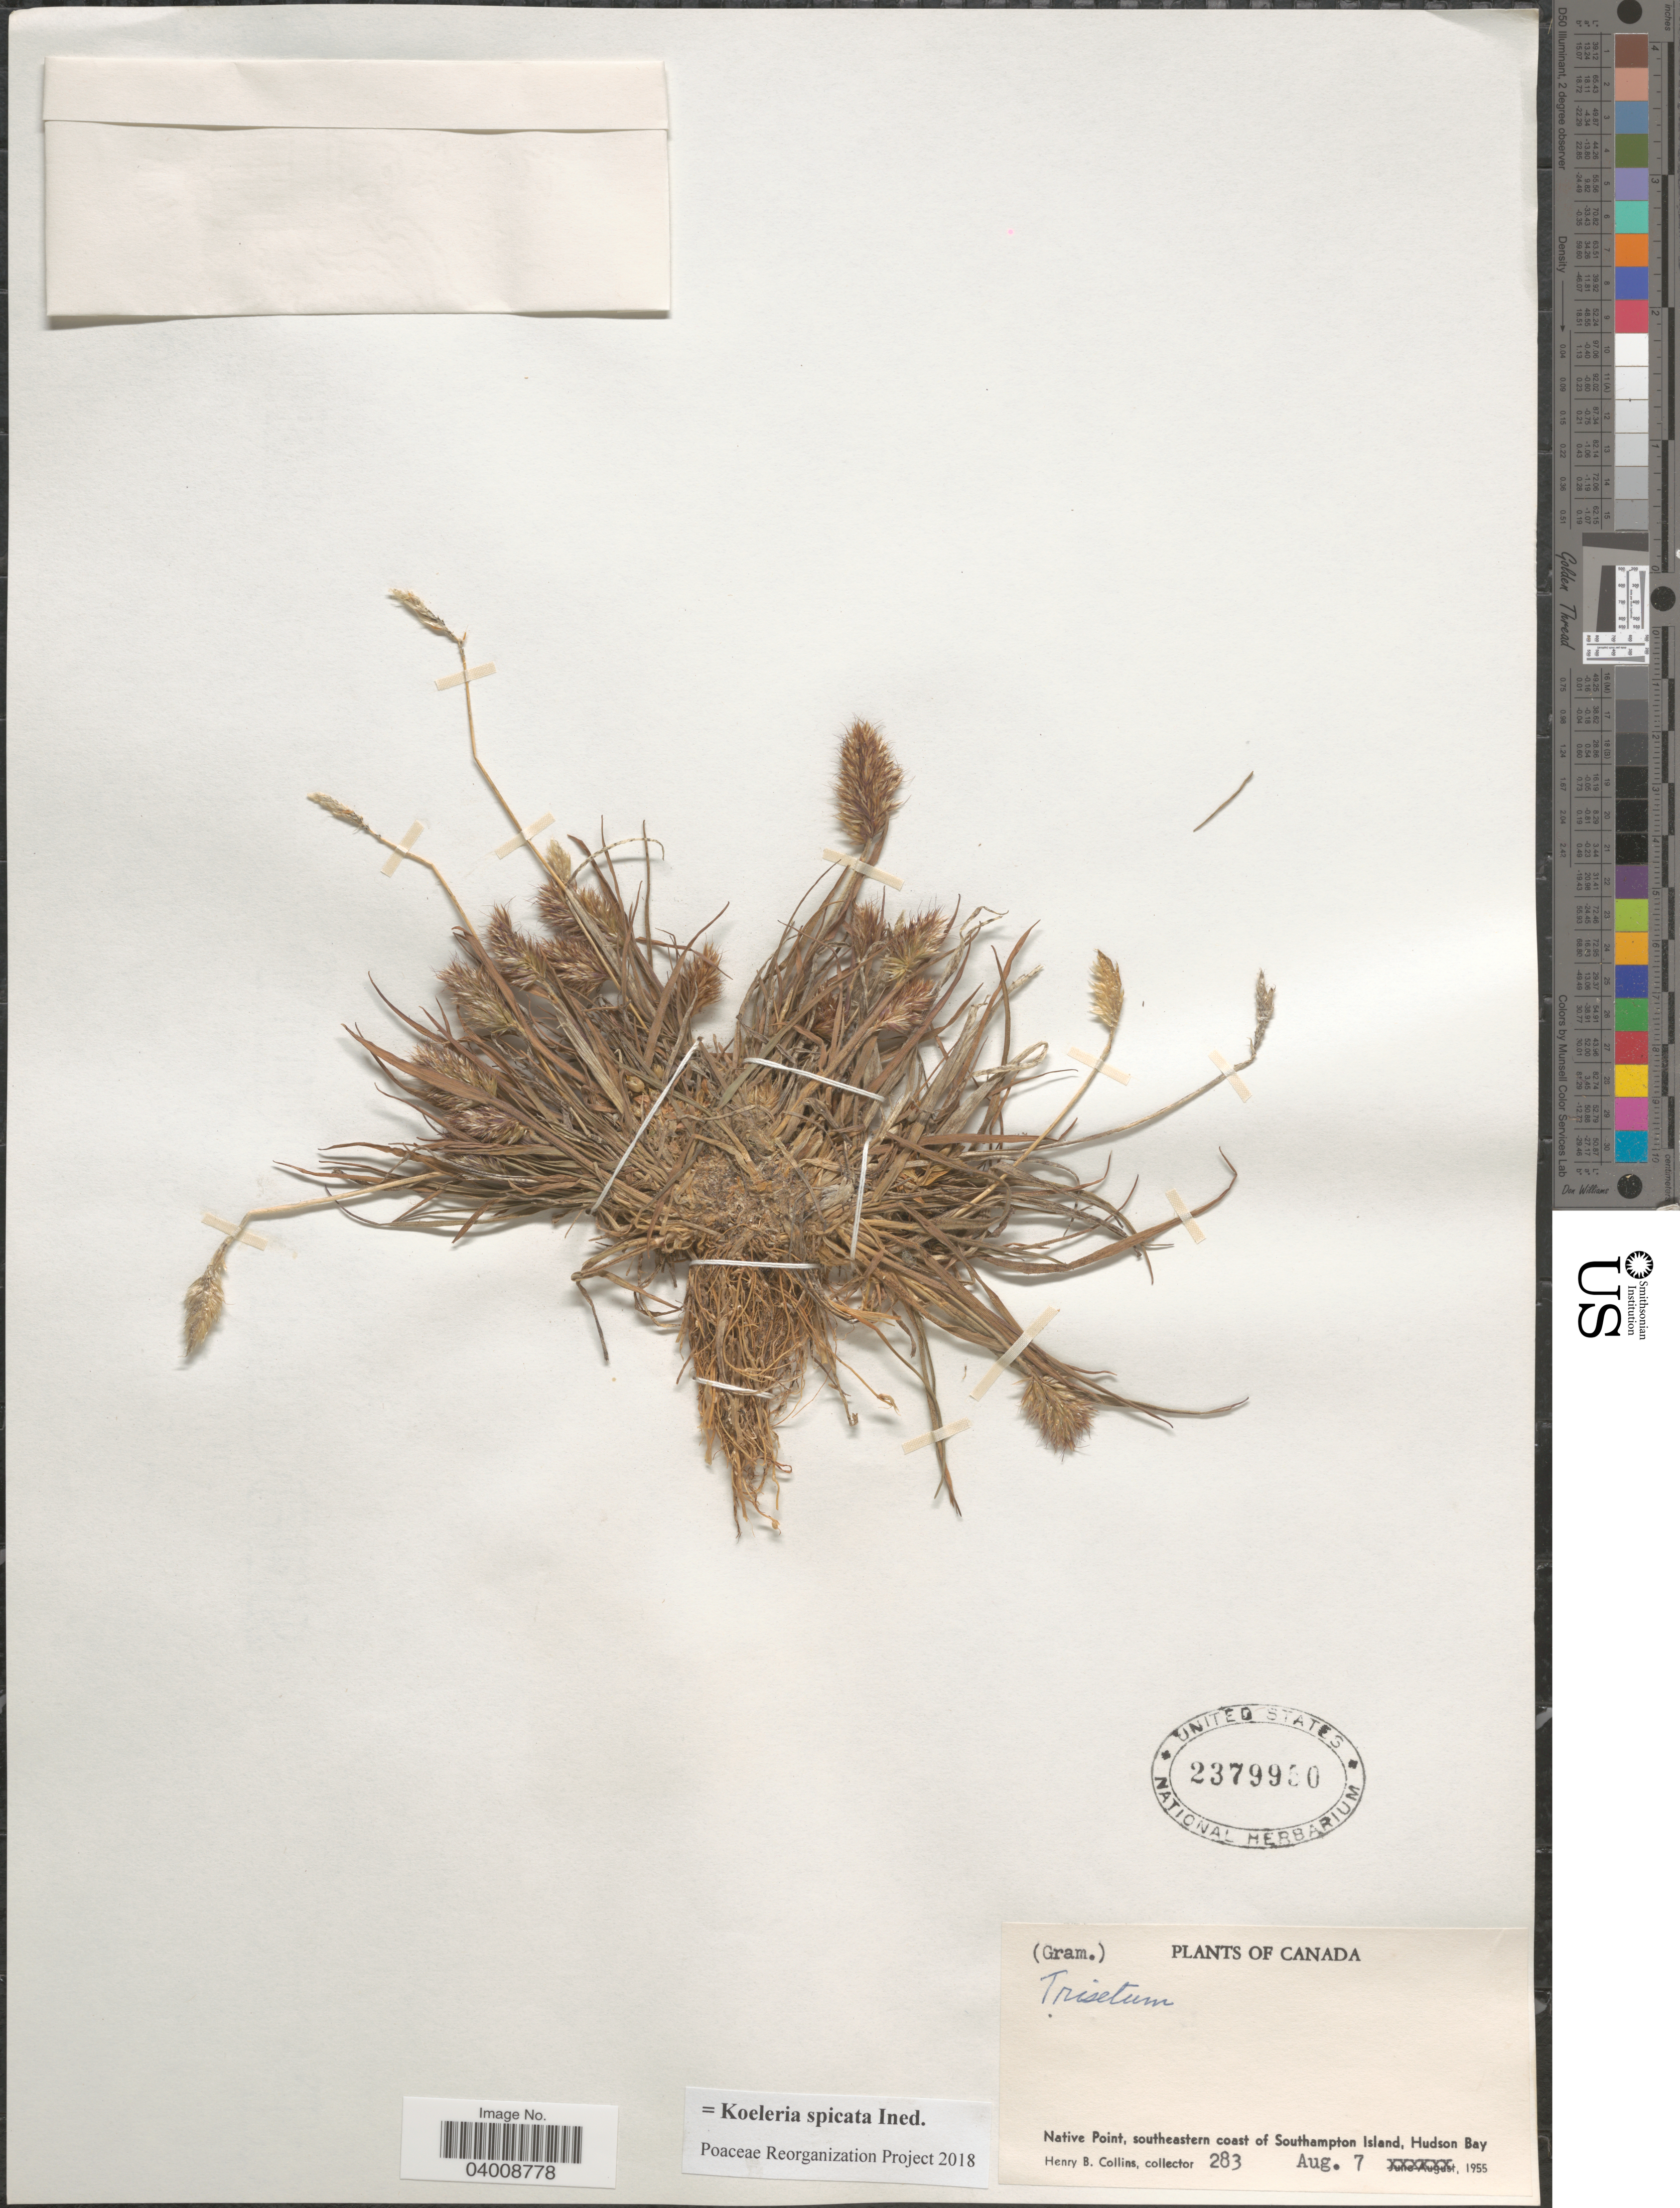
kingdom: Plantae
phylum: Tracheophyta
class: Liliopsida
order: Poales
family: Poaceae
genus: Koeleria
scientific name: Koeleria spicata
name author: (L.) Barberá et al.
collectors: H. Collins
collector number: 283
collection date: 1955-08-07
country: Canada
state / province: Nunavut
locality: Native Point, southeastern coast of Southampton Island, Hudson Bay.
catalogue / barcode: US 2379950